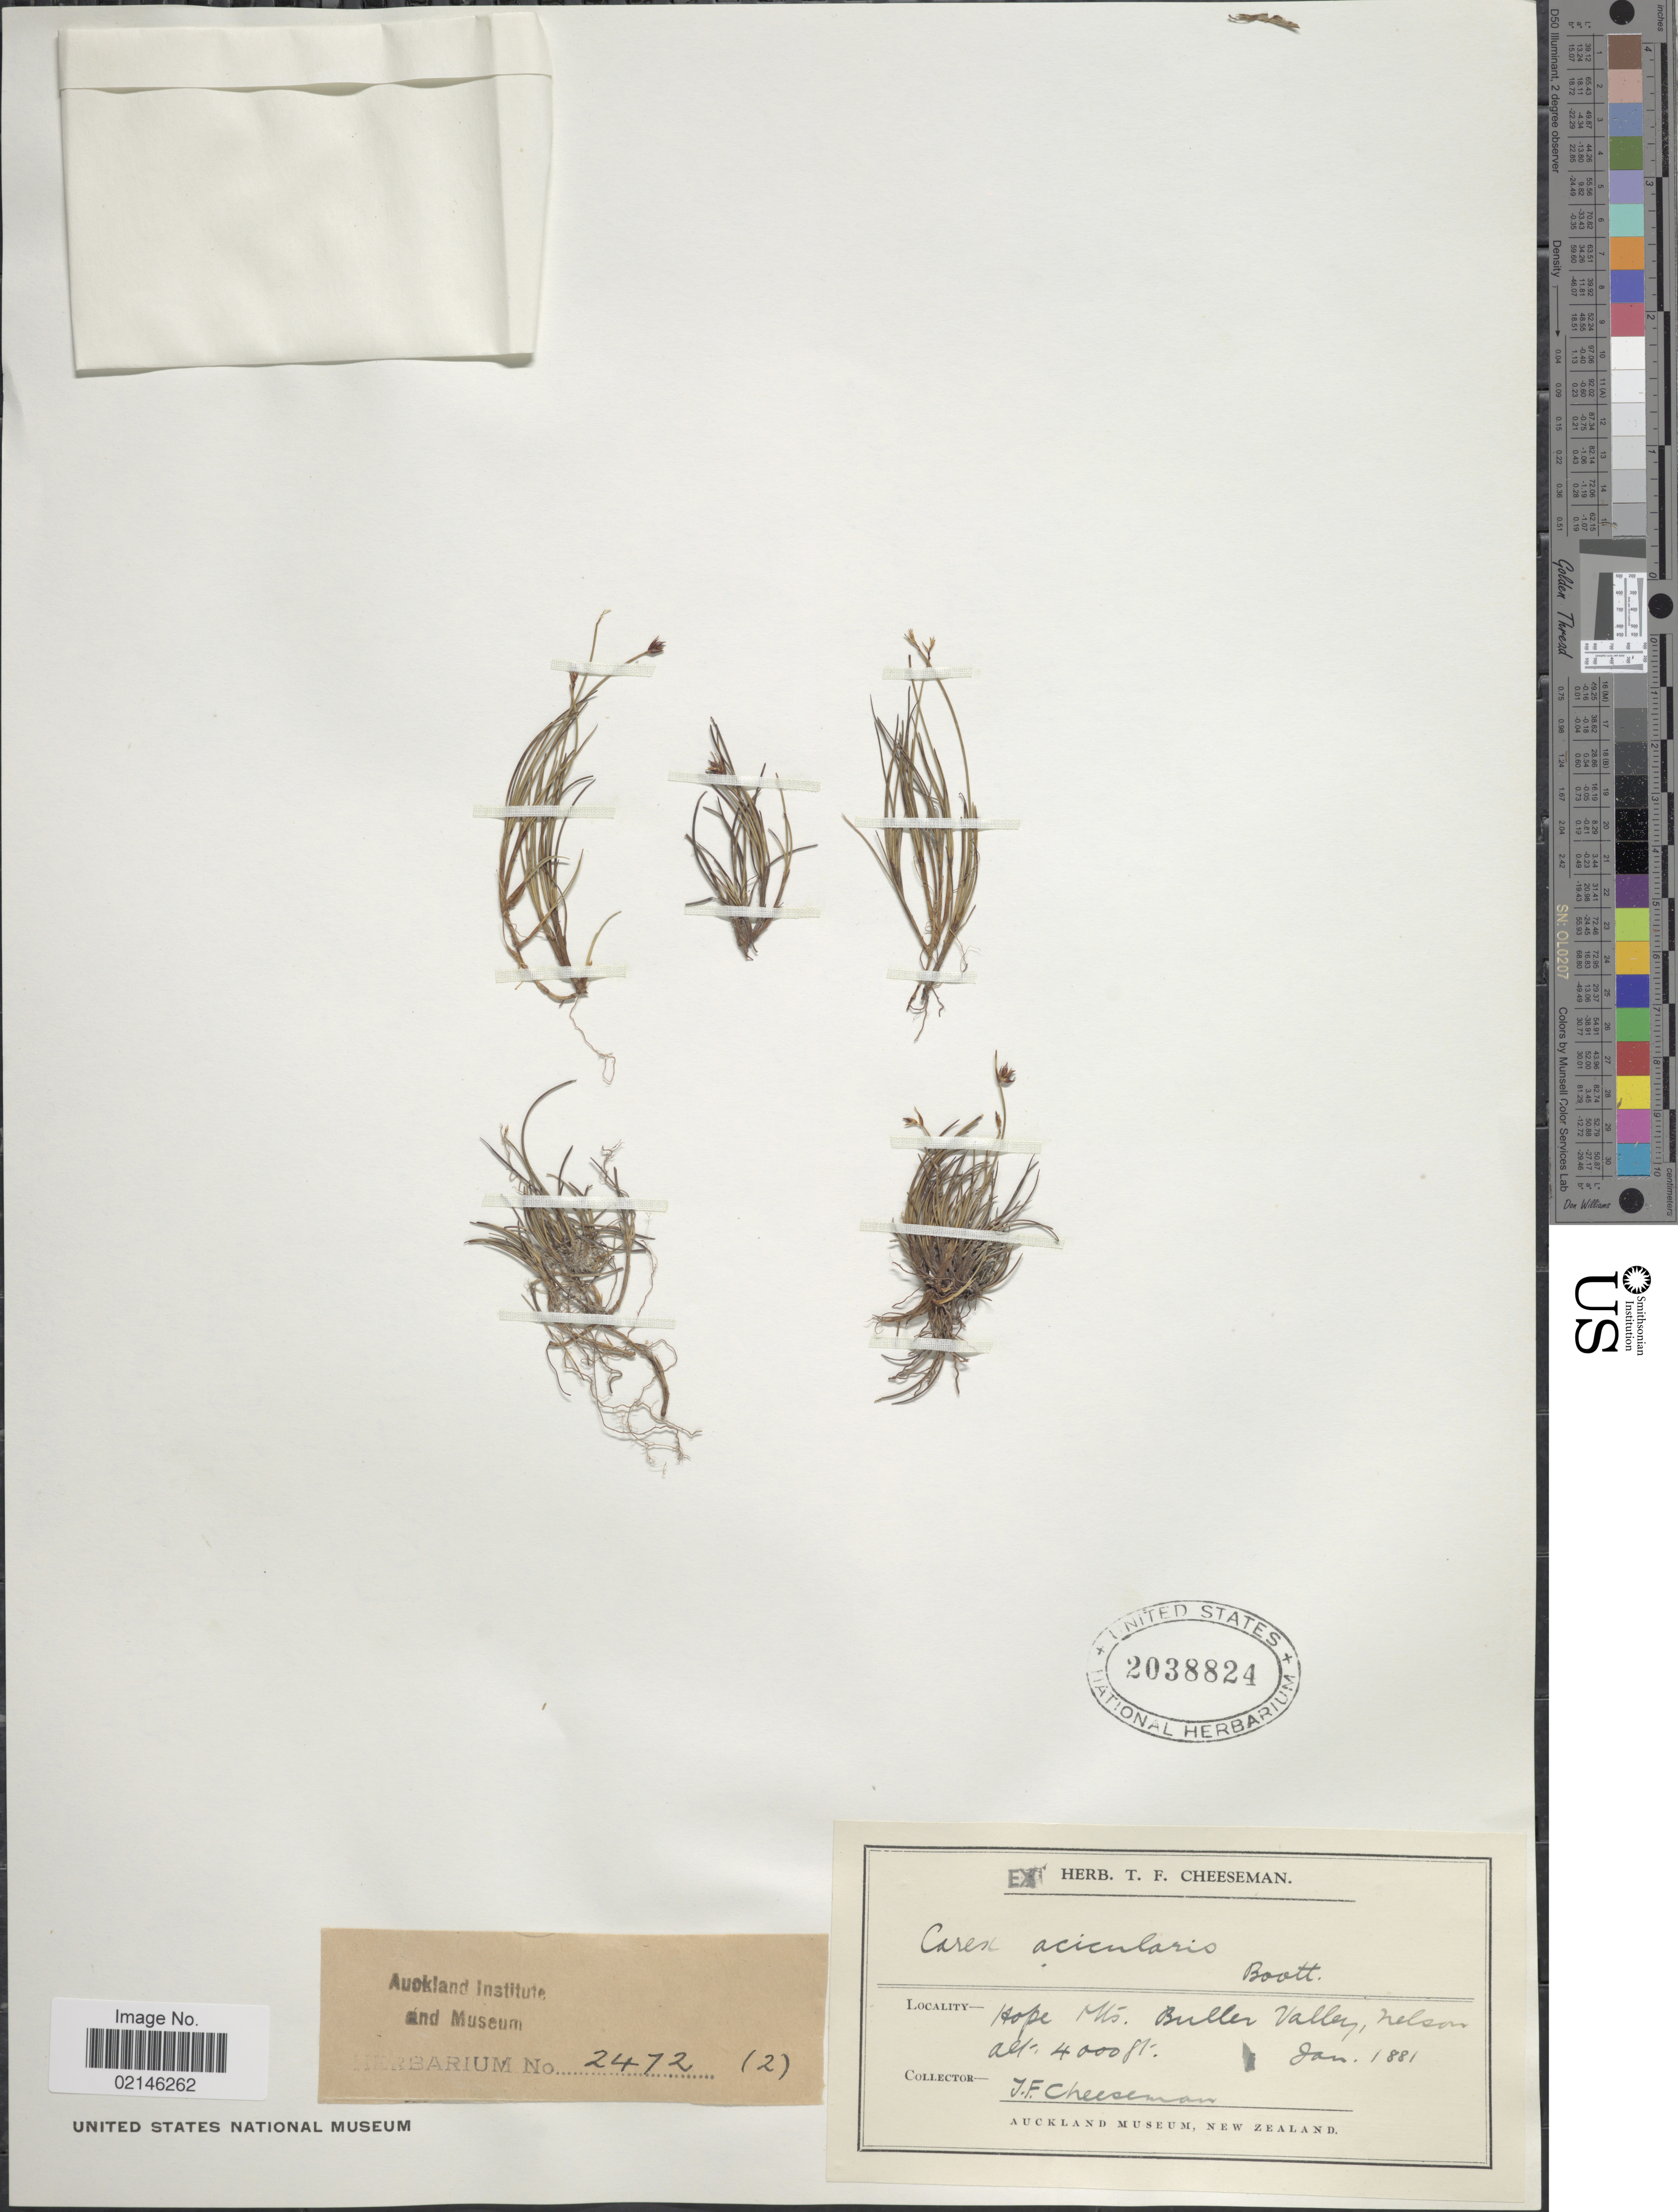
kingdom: Plantae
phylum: Tracheophyta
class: Liliopsida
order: Poales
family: Cyperaceae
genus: Carex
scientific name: Carex acicularis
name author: Boott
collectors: T. F. Cheeseman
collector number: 2472 (2)?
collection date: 1881-01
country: New Zealand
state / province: Nelson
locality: Hope Mts. Buller Valley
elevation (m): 1219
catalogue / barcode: US 2038824